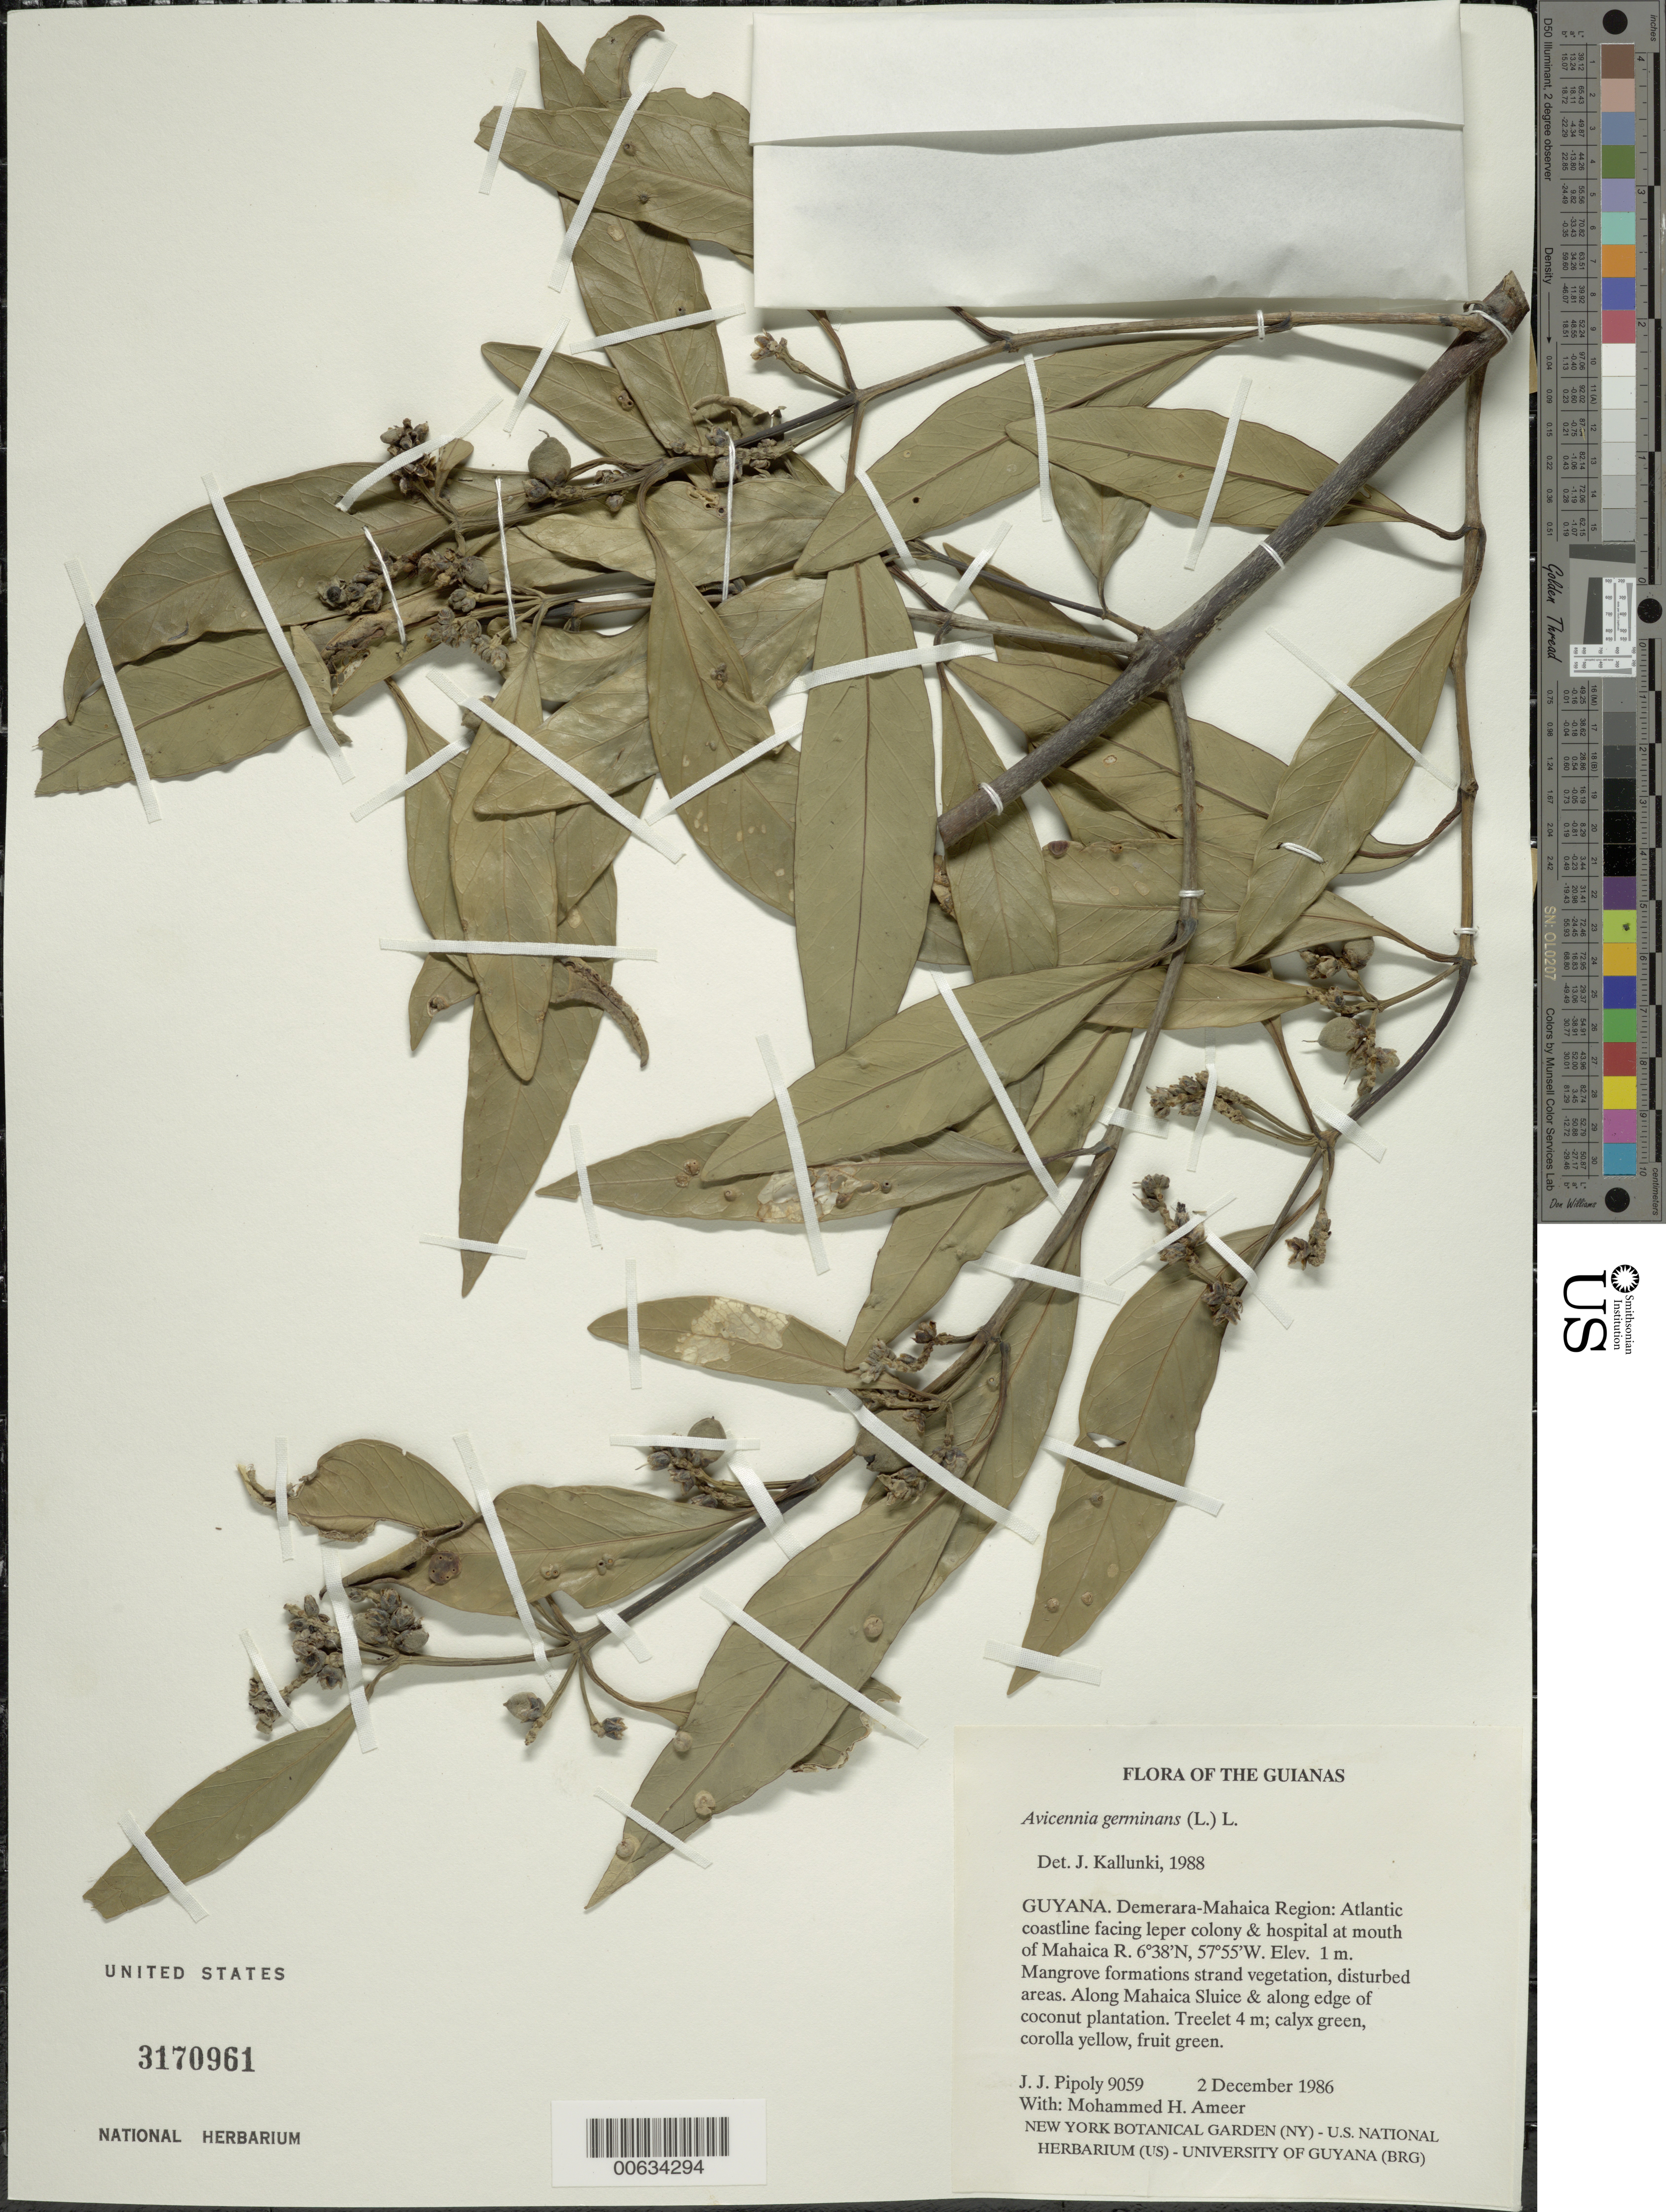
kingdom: Plantae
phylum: Tracheophyta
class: Magnoliopsida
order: Lamiales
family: Acanthaceae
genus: Avicennia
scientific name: Avicennia germinans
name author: (L.) L.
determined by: Kallunki, Jacquelyn A.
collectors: J. J. Pipoly & M. Ameer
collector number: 9059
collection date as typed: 2 December 1986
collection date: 1986-12-02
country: Guyana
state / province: Demerara-Mahaica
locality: Atlantic coastline facing leper colony & hospital at mouth of Mahaica R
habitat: Mangrove formations strand vegetation, disturbed areas. Along Mahaica Sluice & along edge of coconut plantation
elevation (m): -6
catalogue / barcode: US 3170961